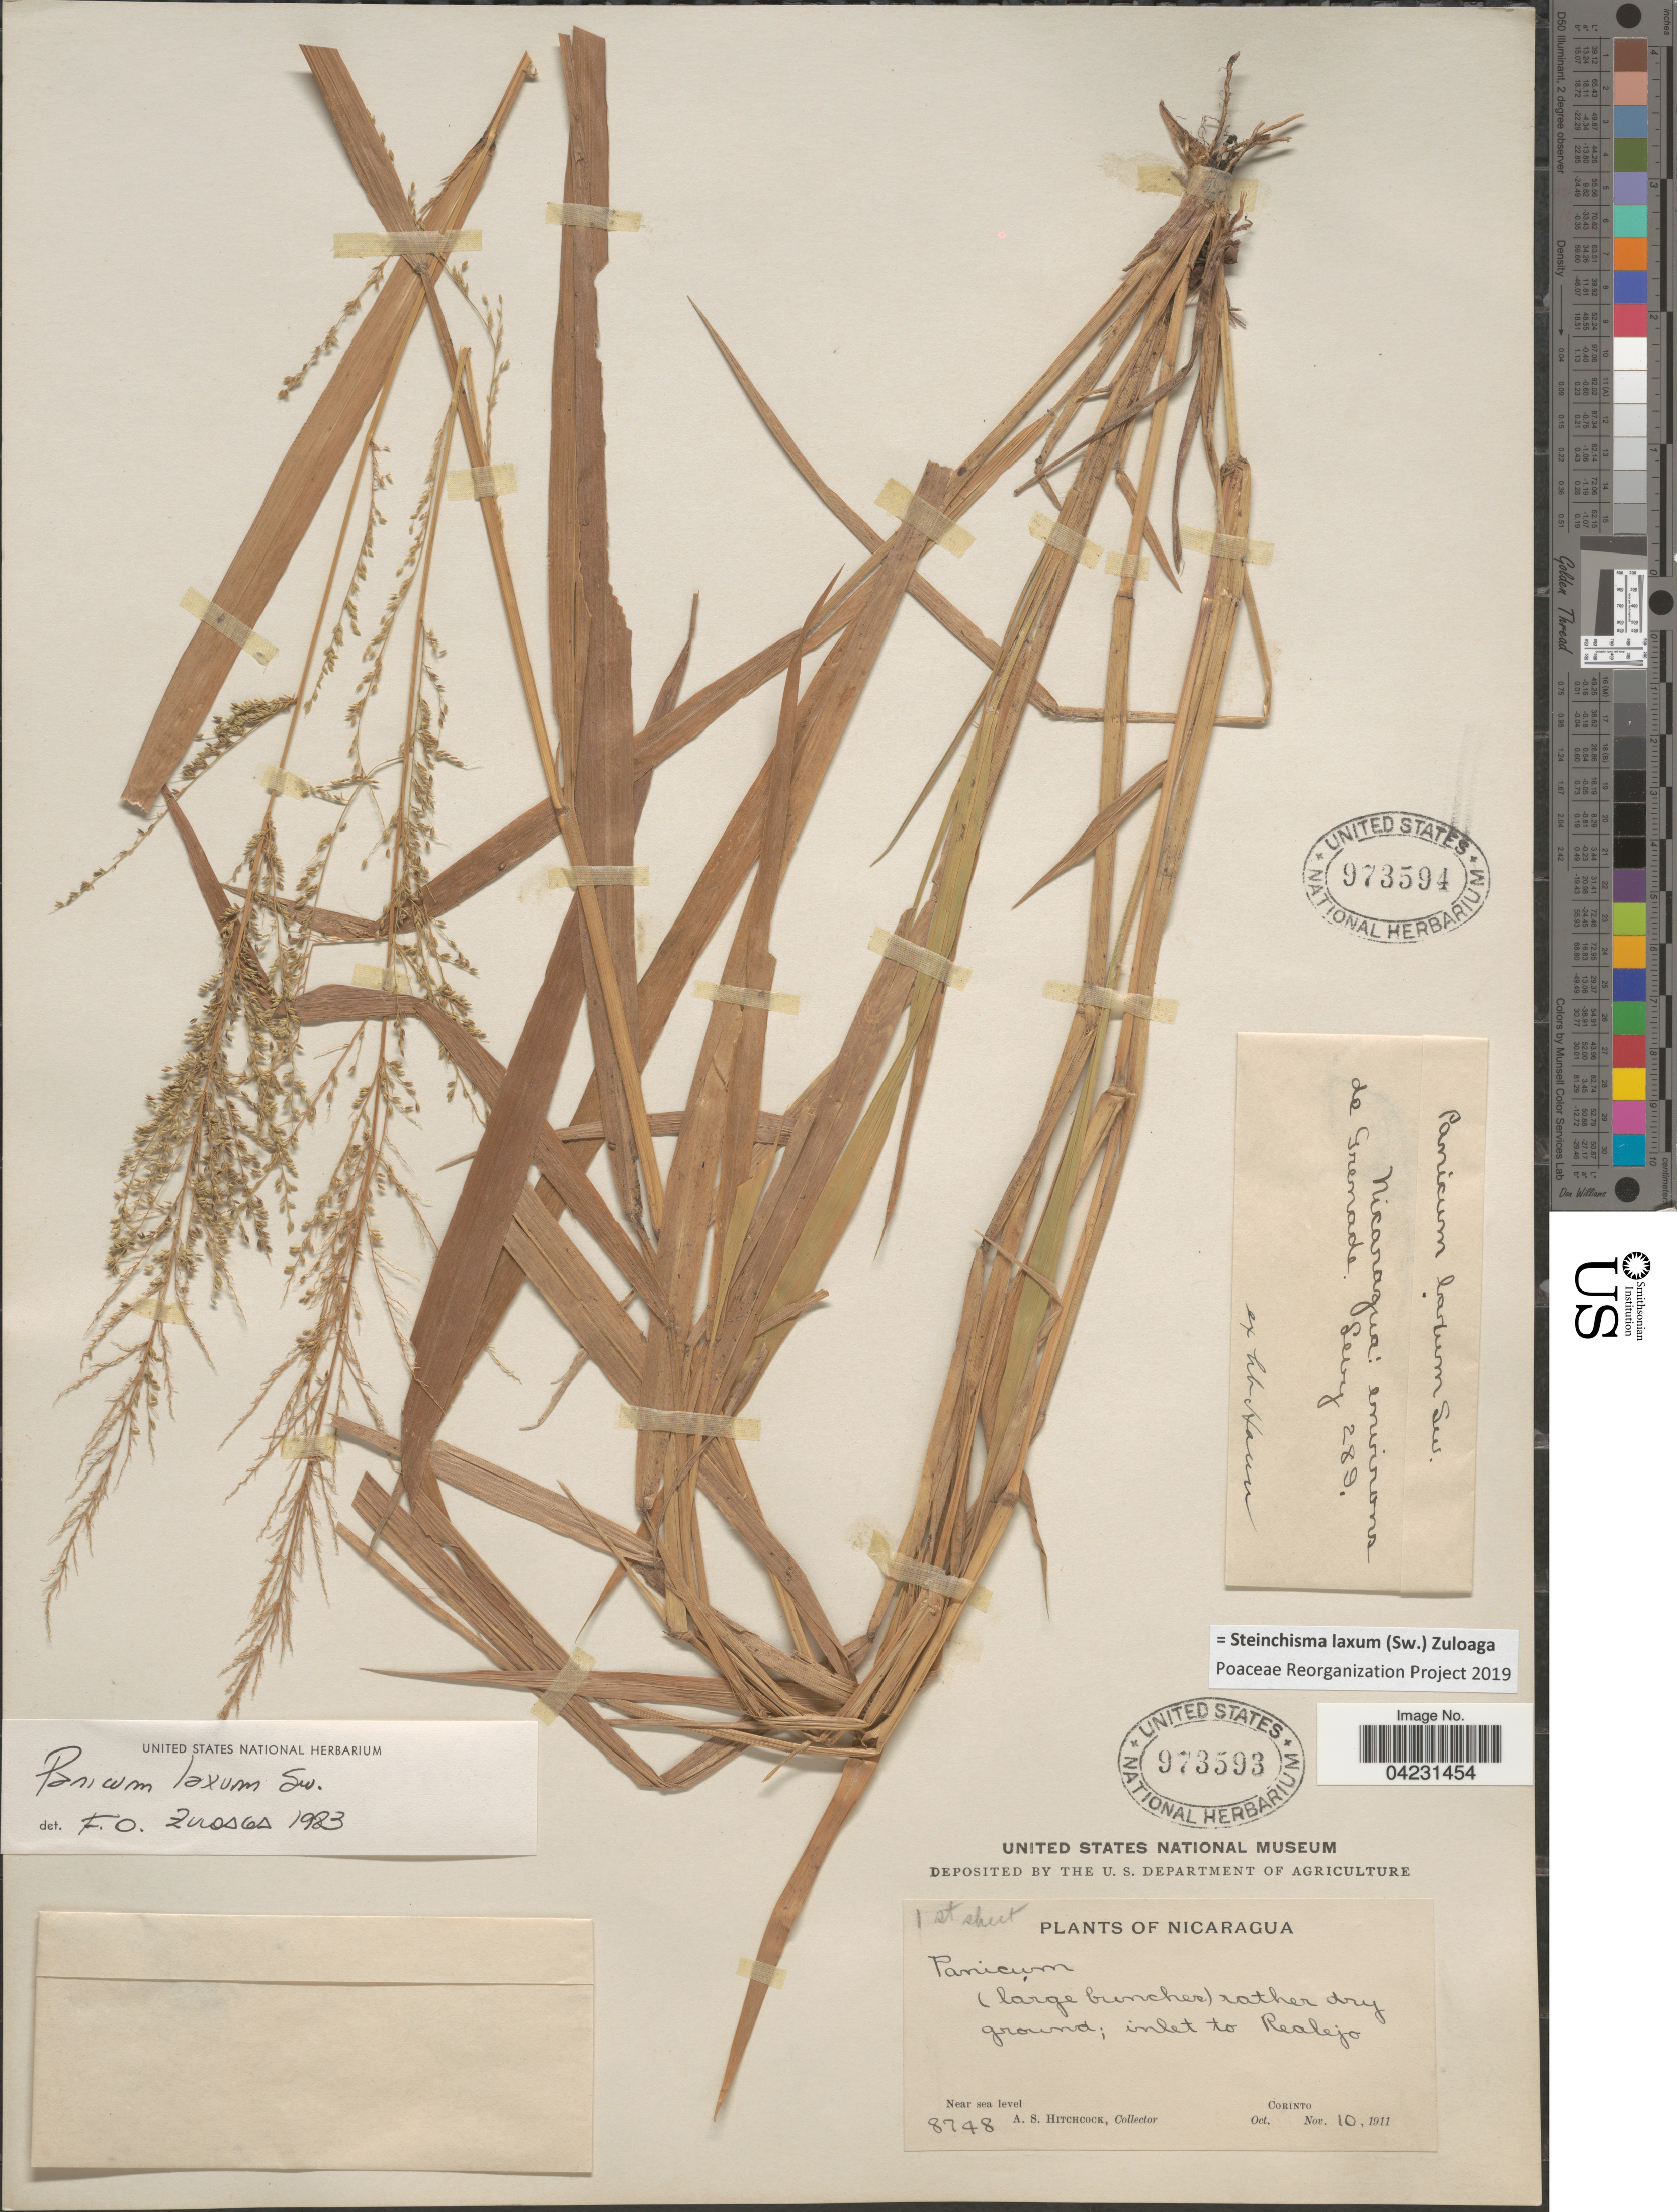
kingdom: Plantae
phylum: Tracheophyta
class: Liliopsida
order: Poales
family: Poaceae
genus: Steinchisma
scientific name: Steinchisma laxum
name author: (Sw.) Zuloaga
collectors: -. Levy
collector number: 289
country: Nicaragua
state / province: Granada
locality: Environs de Grenade.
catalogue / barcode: US 973594-2